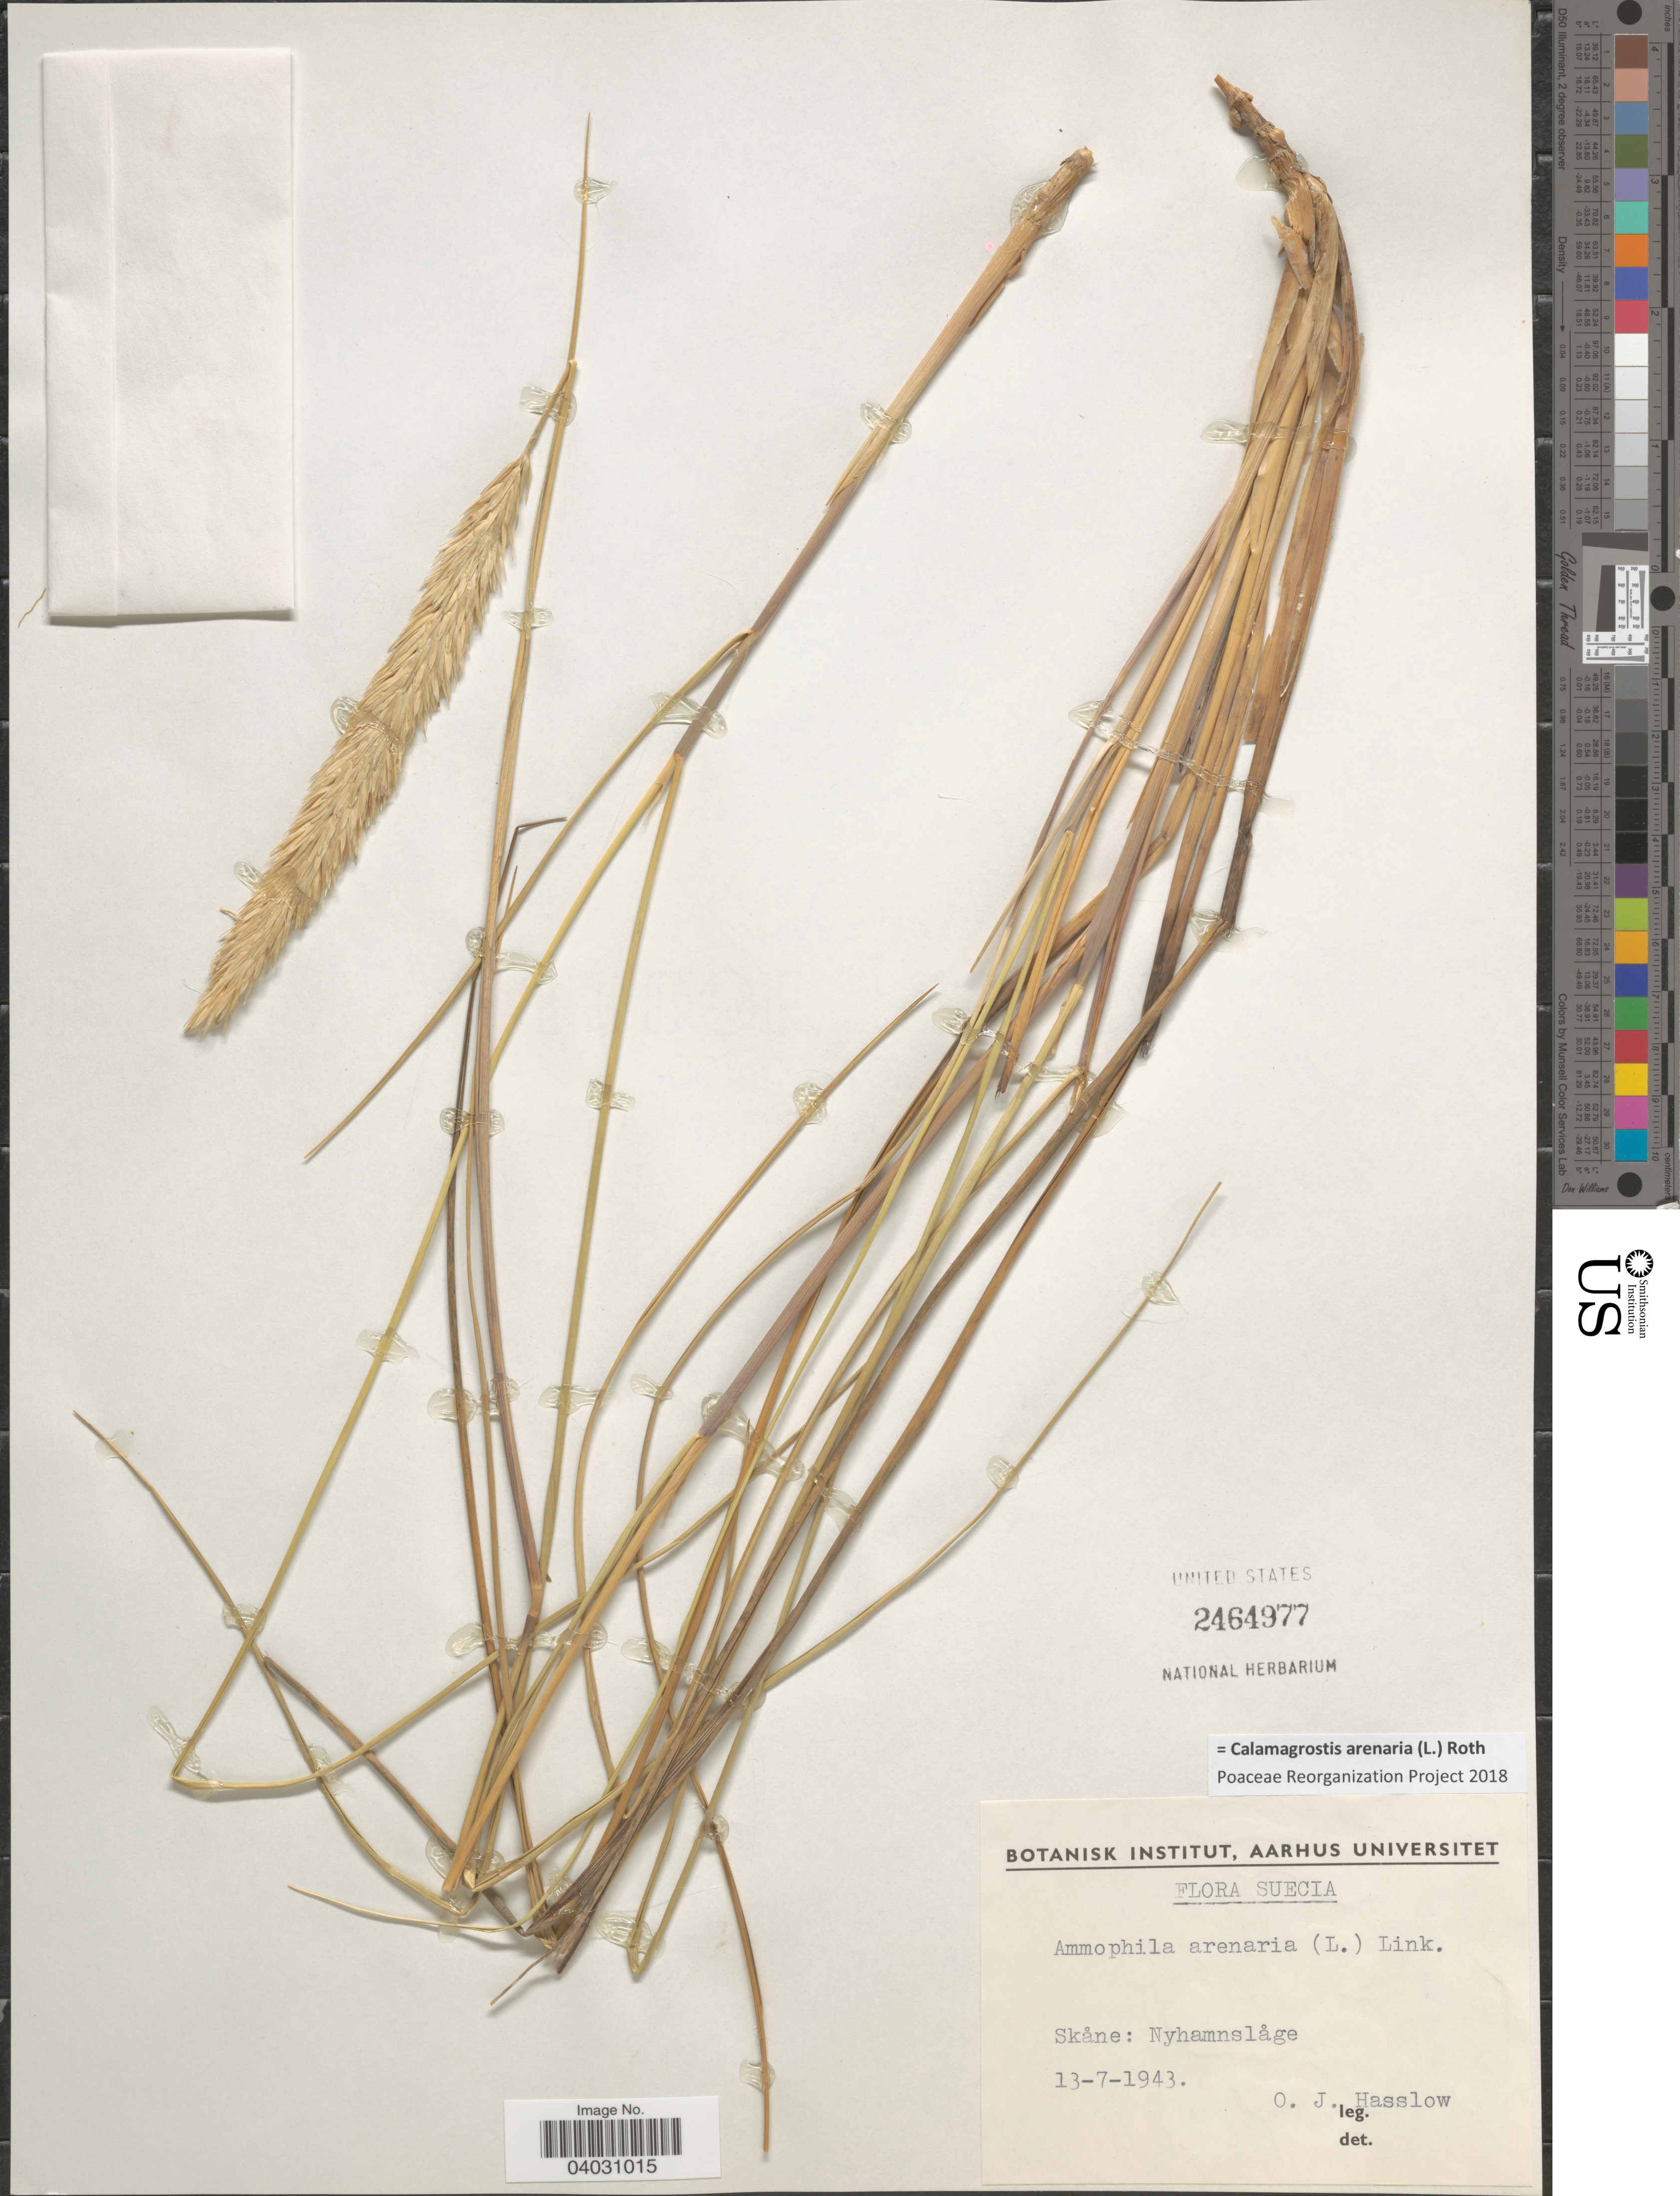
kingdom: Plantae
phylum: Tracheophyta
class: Liliopsida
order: Poales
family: Poaceae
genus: Calamagrostis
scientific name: Calamagrostis arenaria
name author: (L.) Roth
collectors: O. Hasslow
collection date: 1943-07-13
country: Sweden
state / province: Skåne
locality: Suecia. Nyhamnslåge.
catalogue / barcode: US 2464977